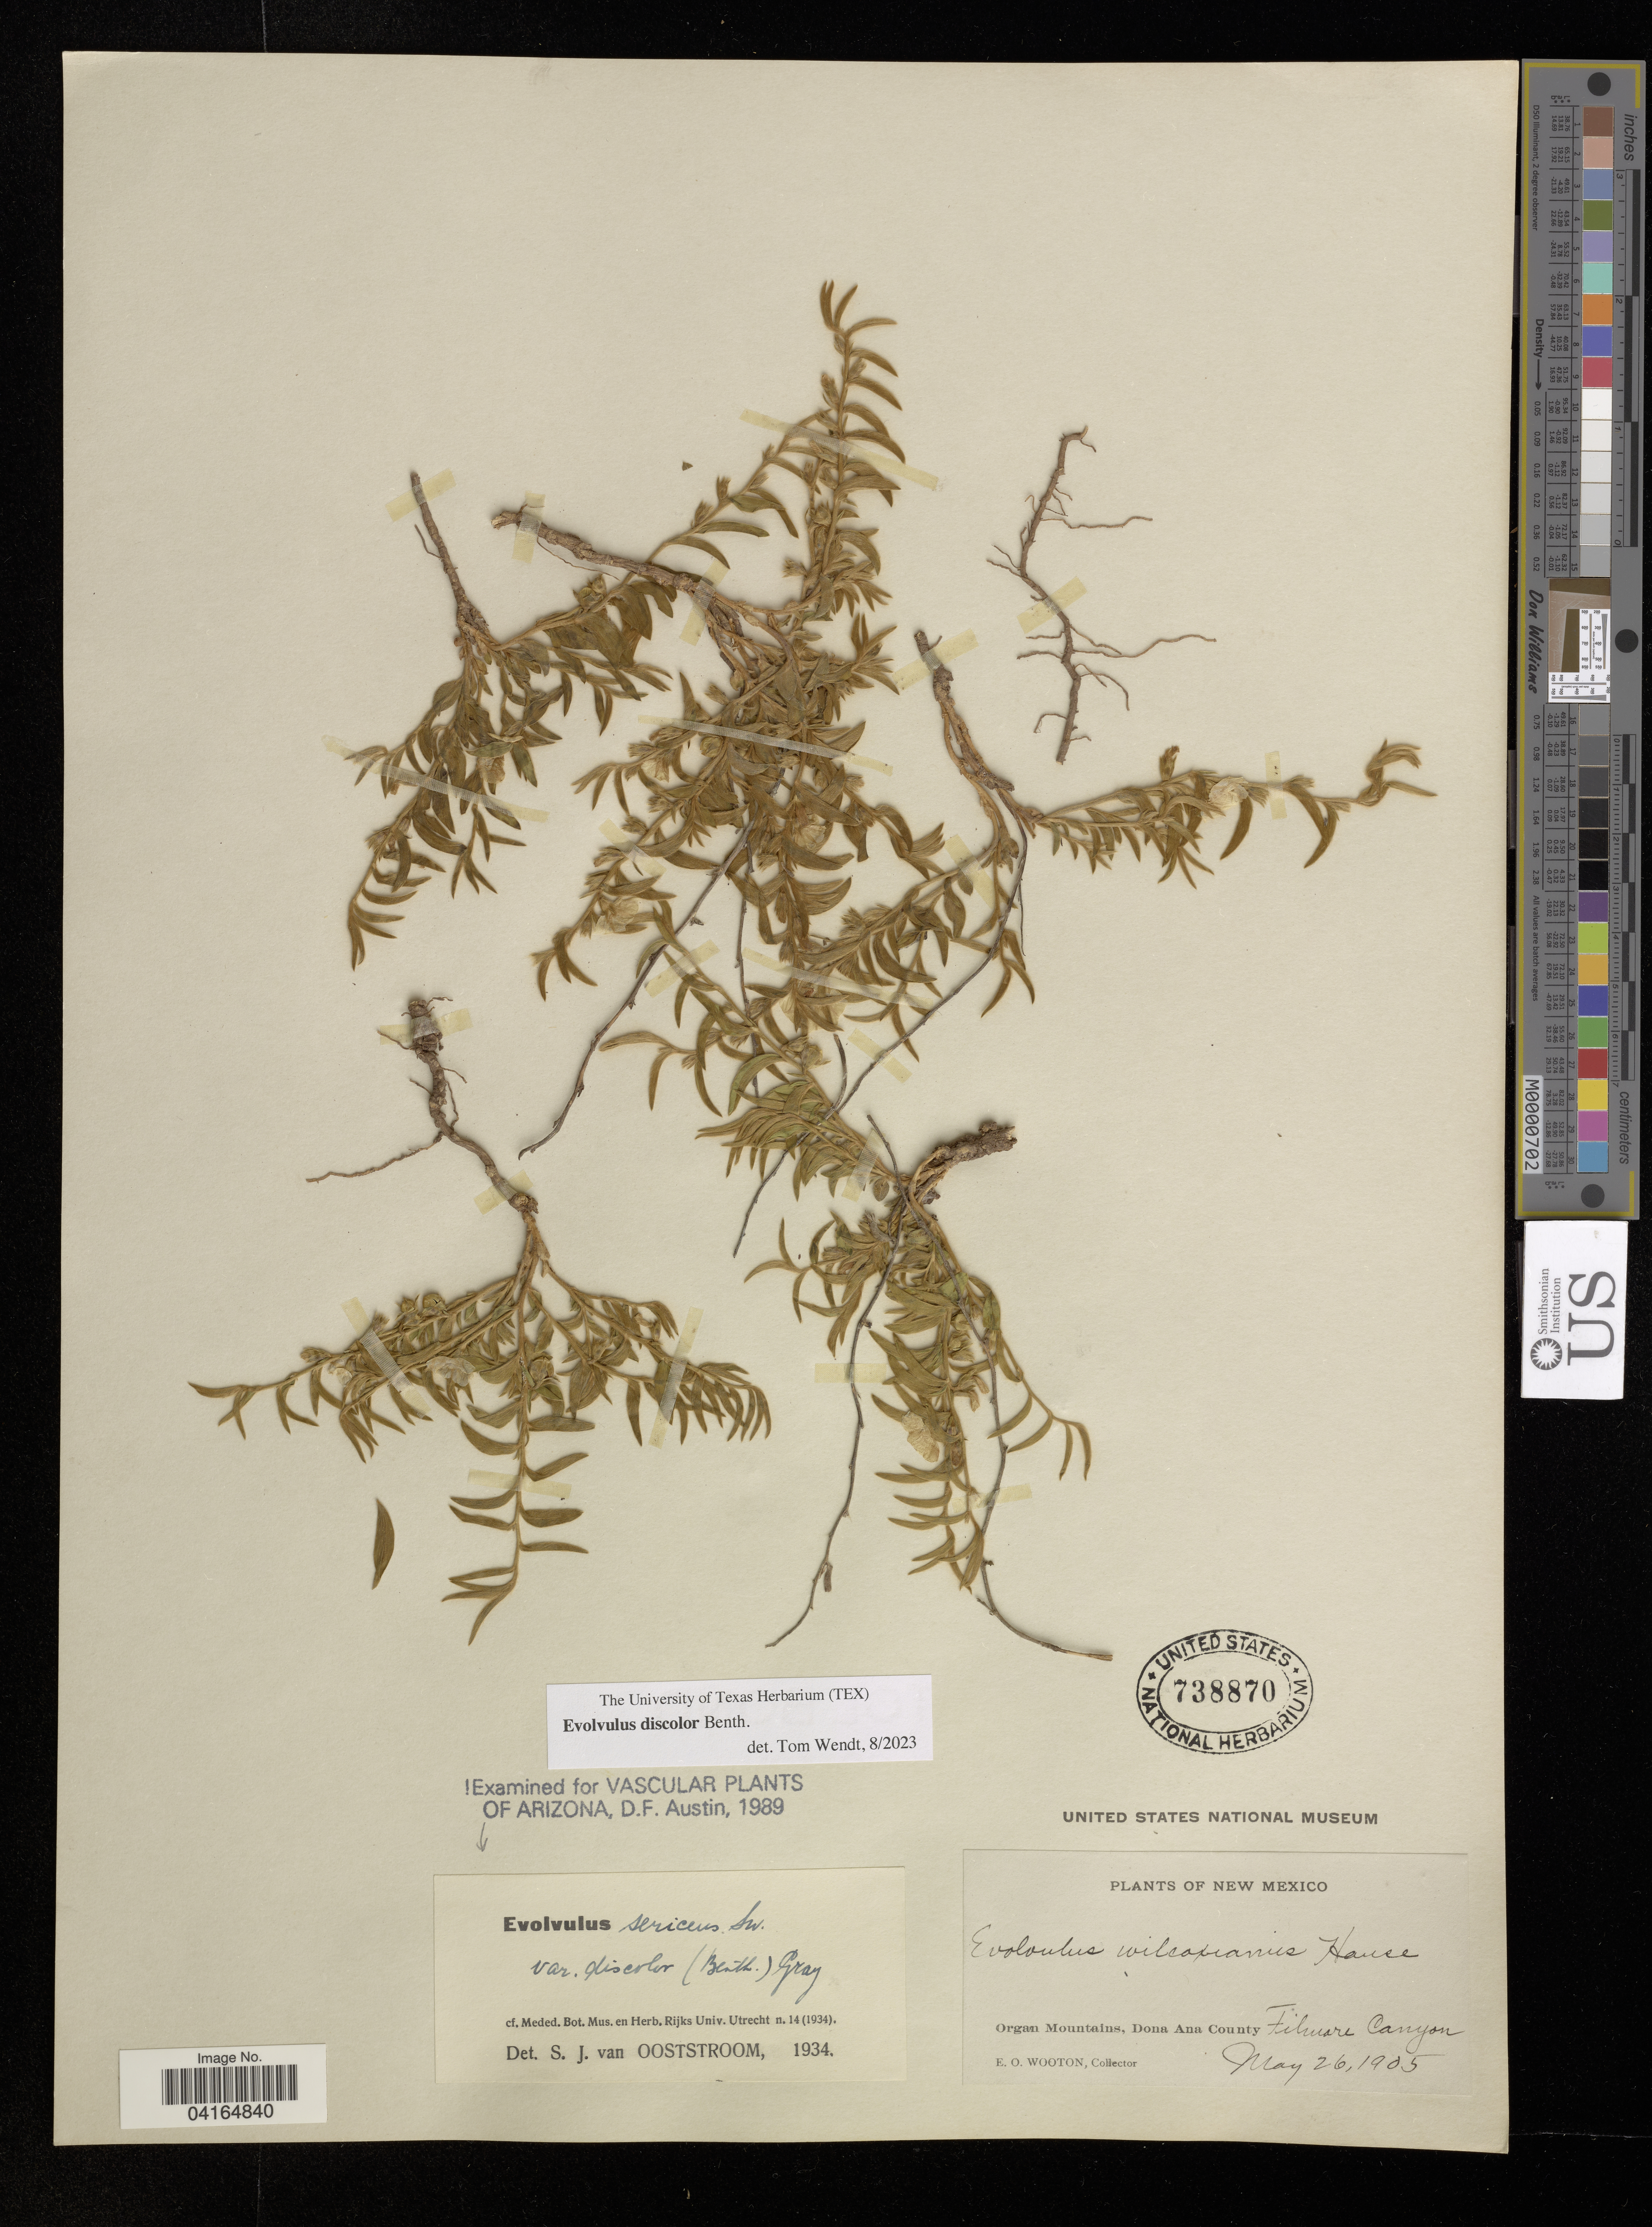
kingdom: Plantae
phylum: Tracheophyta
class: Magnoliopsida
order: Solanales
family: Convolvulaceae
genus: Evolvulus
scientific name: Evolvulus discolor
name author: Benth.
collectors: E. O. Wooton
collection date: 1905-05-26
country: United States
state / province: New Mexico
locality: Organ Mountains, Dona Ana County. Filmore Canyon.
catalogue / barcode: US 738870